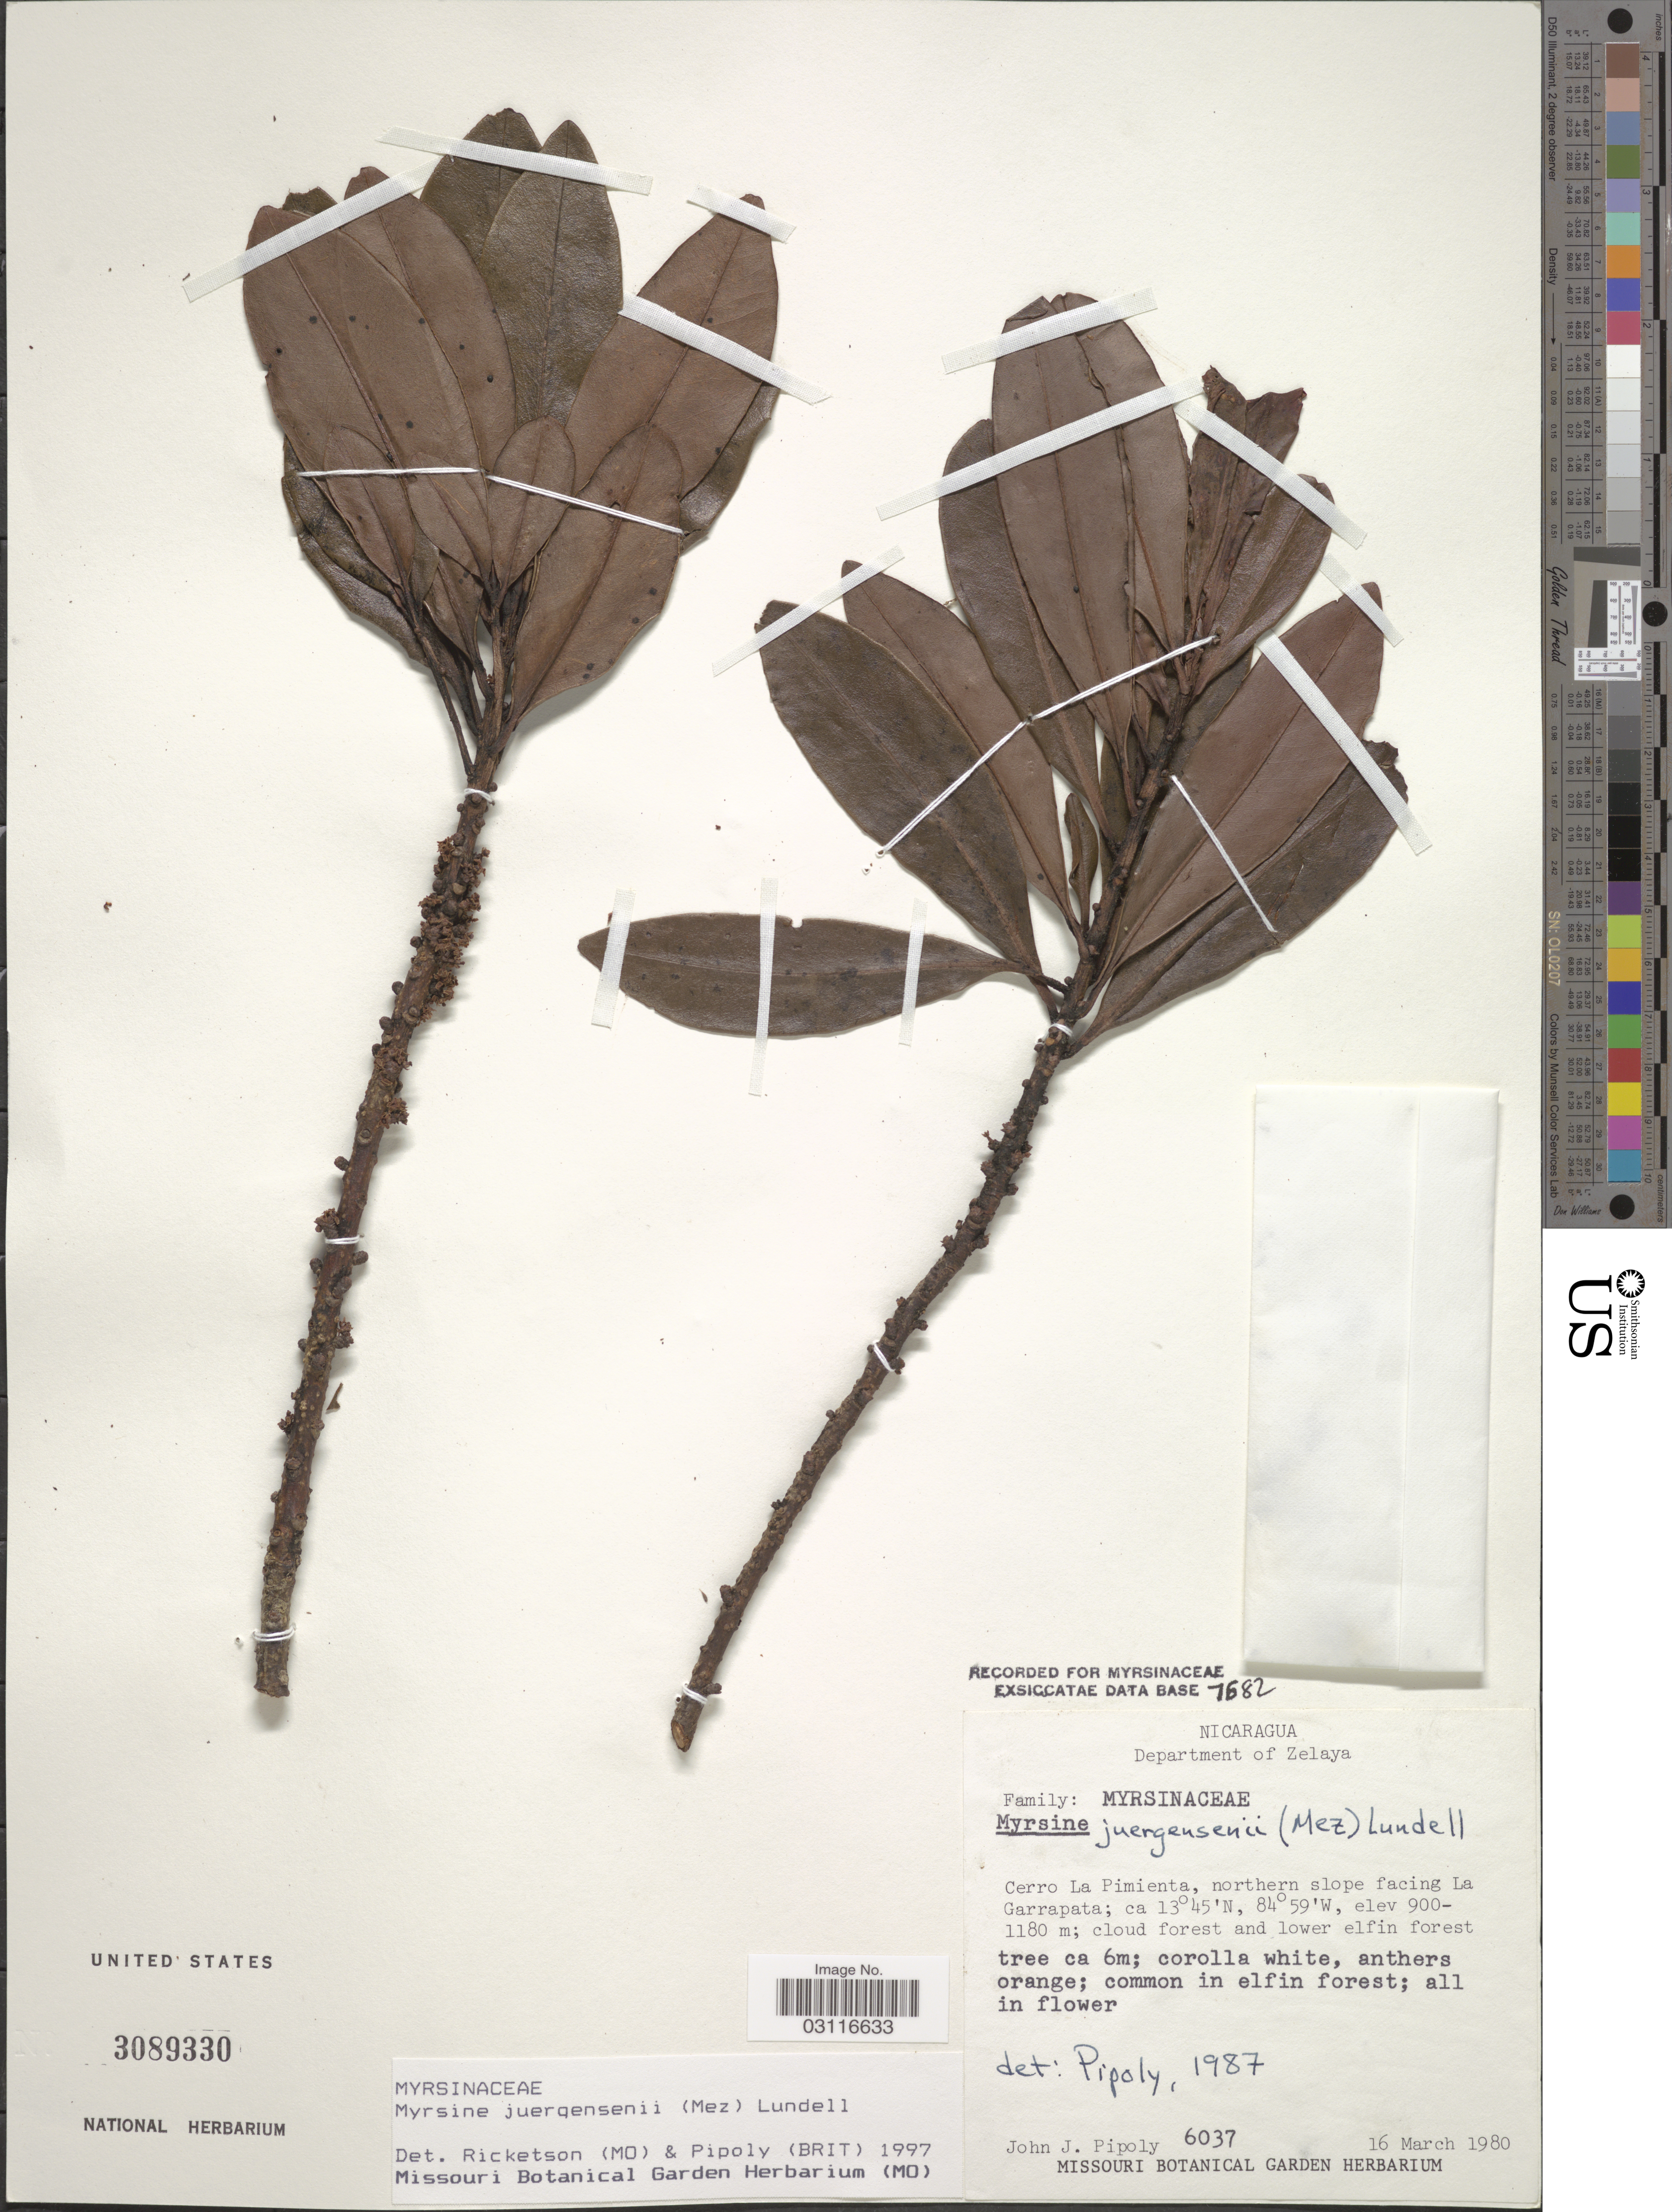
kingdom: Plantae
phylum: Tracheophyta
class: Magnoliopsida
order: Ericales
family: Primulaceae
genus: Myrsine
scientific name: Myrsine juergensenii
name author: (Mez) Lundell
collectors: J. J. Pipoly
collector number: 6037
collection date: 1980-03-16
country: Nicaragua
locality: Department of Zelaya. Cerro La Pimienta, northern slope facing La Garrapata.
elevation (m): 900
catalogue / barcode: US 3089330